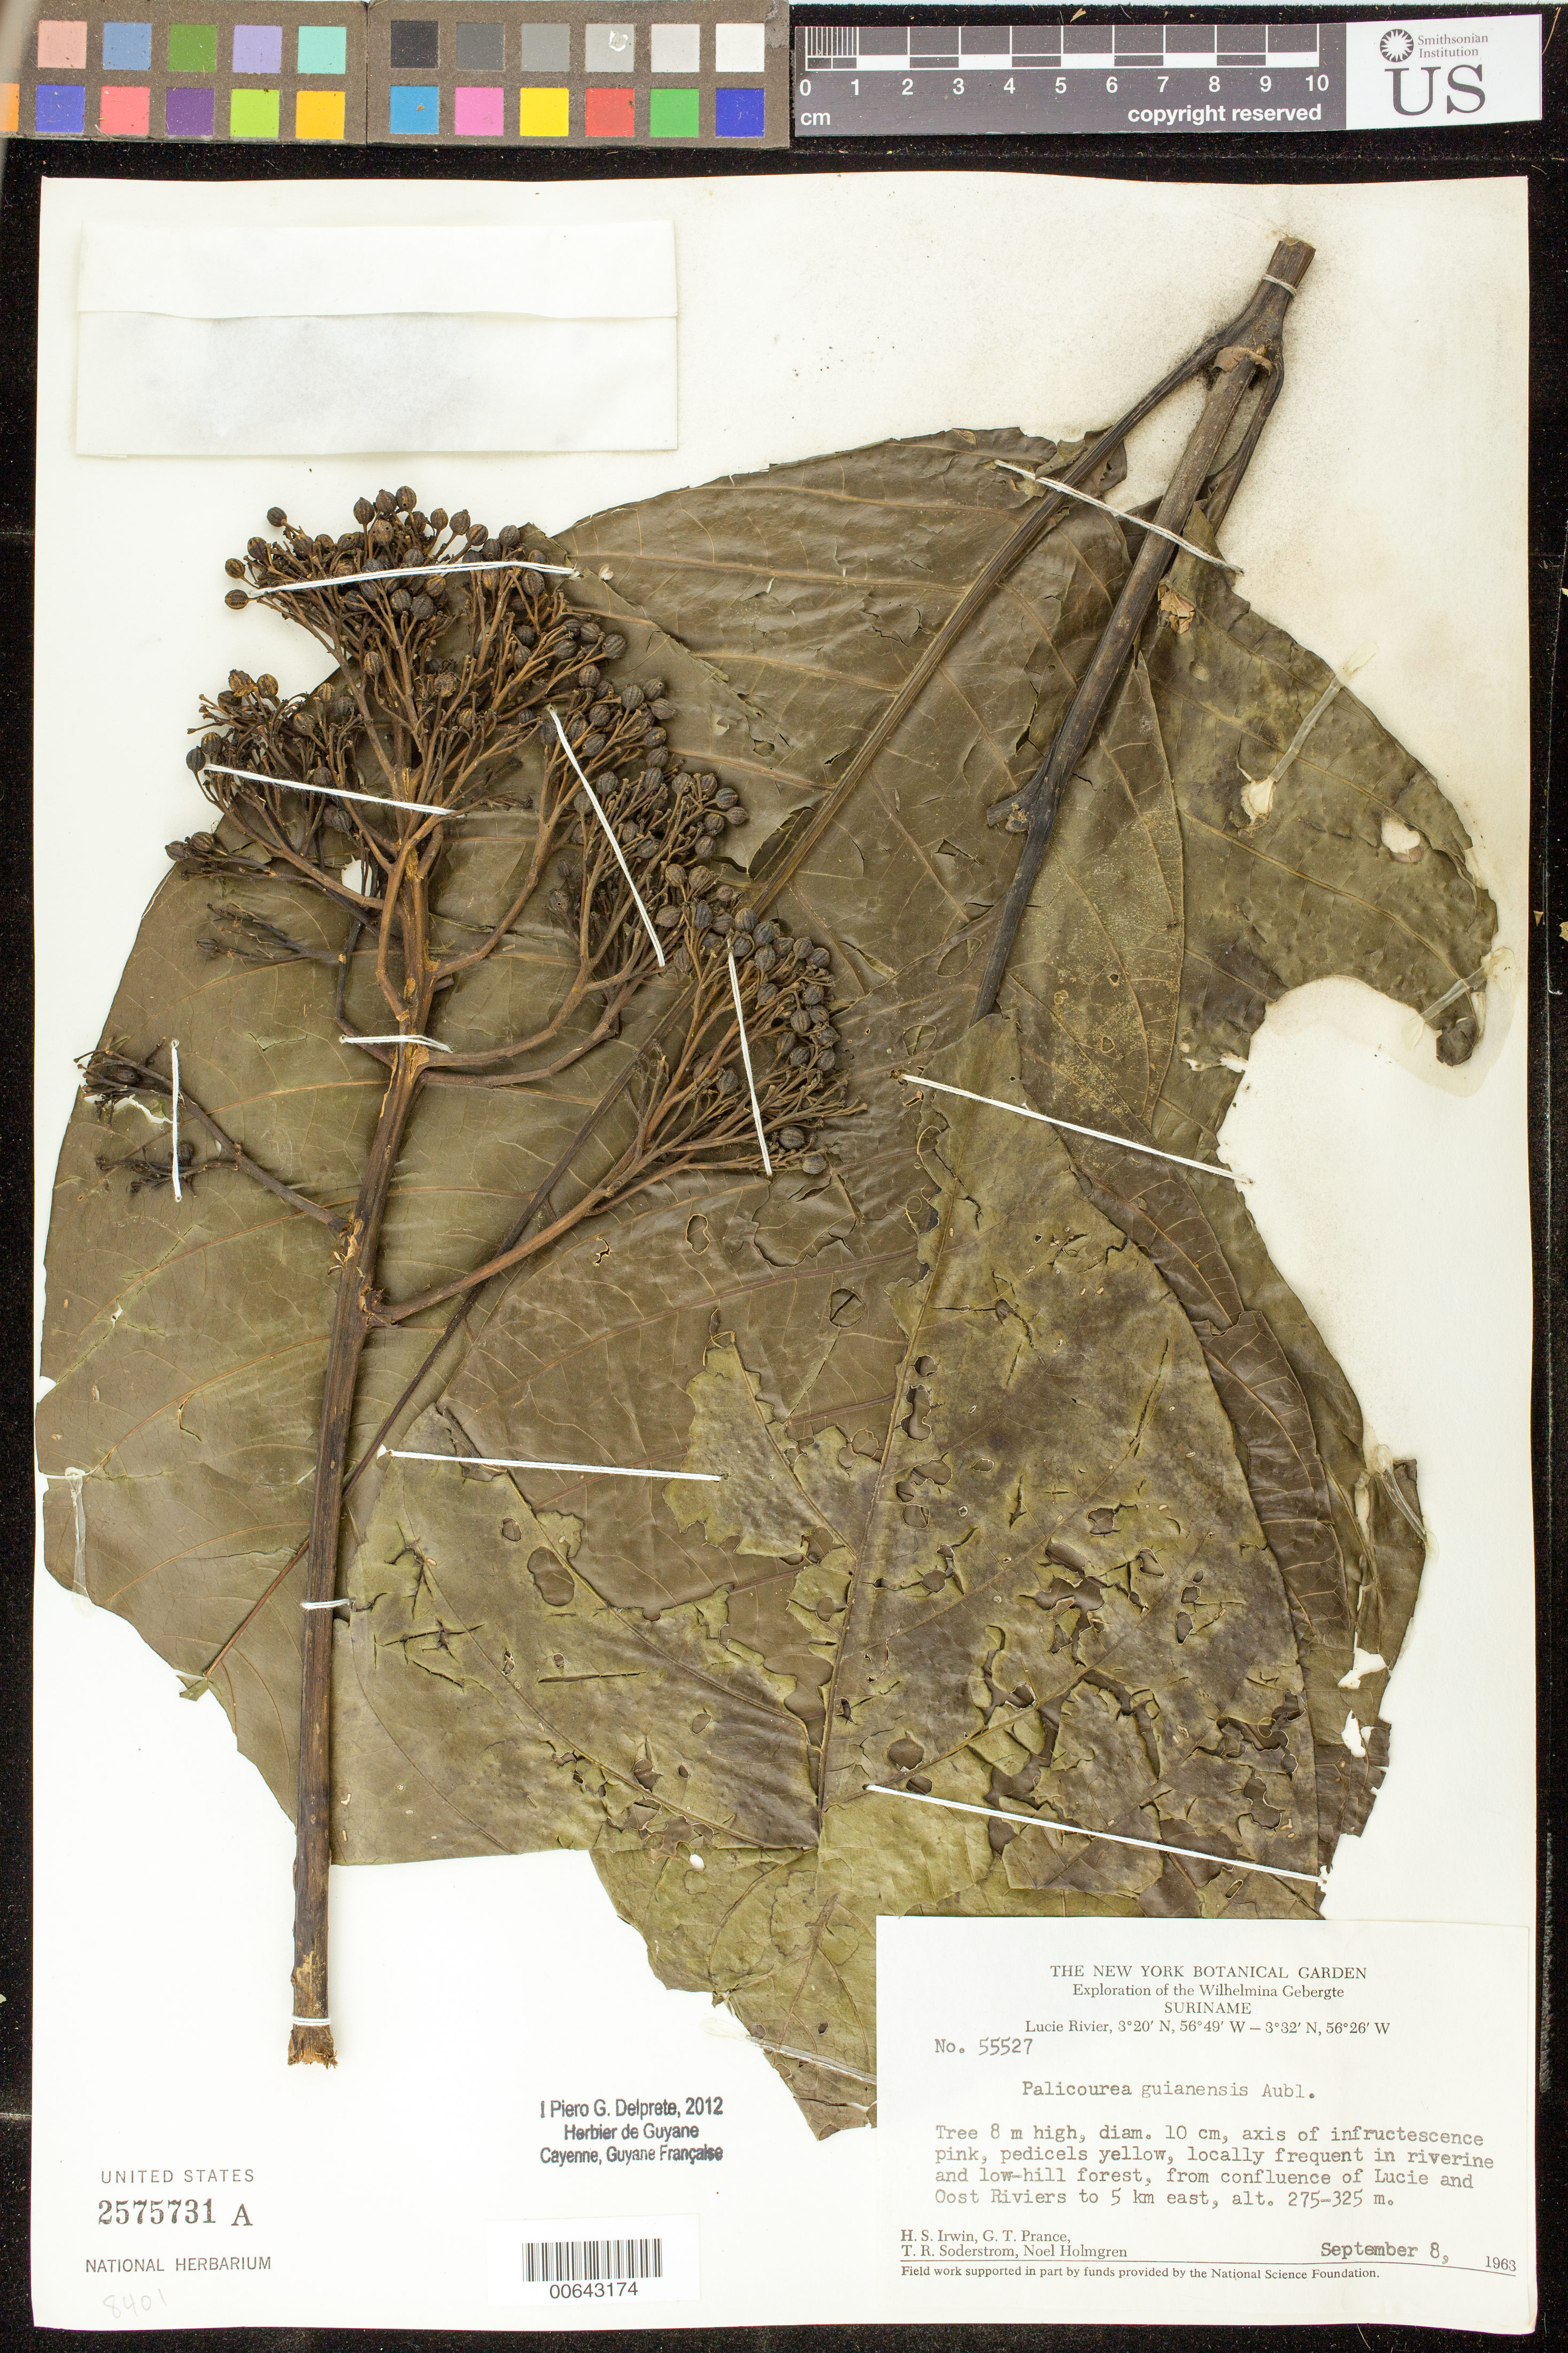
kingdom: Plantae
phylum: Tracheophyta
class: Magnoliopsida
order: Gentianales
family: Rubiaceae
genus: Palicourea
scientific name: Palicourea guianensis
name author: Aubl.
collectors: H. Irwin, G. T. Prance, T. R. Soderstrom & N. H. Holmgren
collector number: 55527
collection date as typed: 8-Sep-63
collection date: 1963-09-08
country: Suriname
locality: Lucie R., 5 km E confluence with Oost R., Wilhelmina Gebergte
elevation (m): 275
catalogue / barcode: US 2575731A